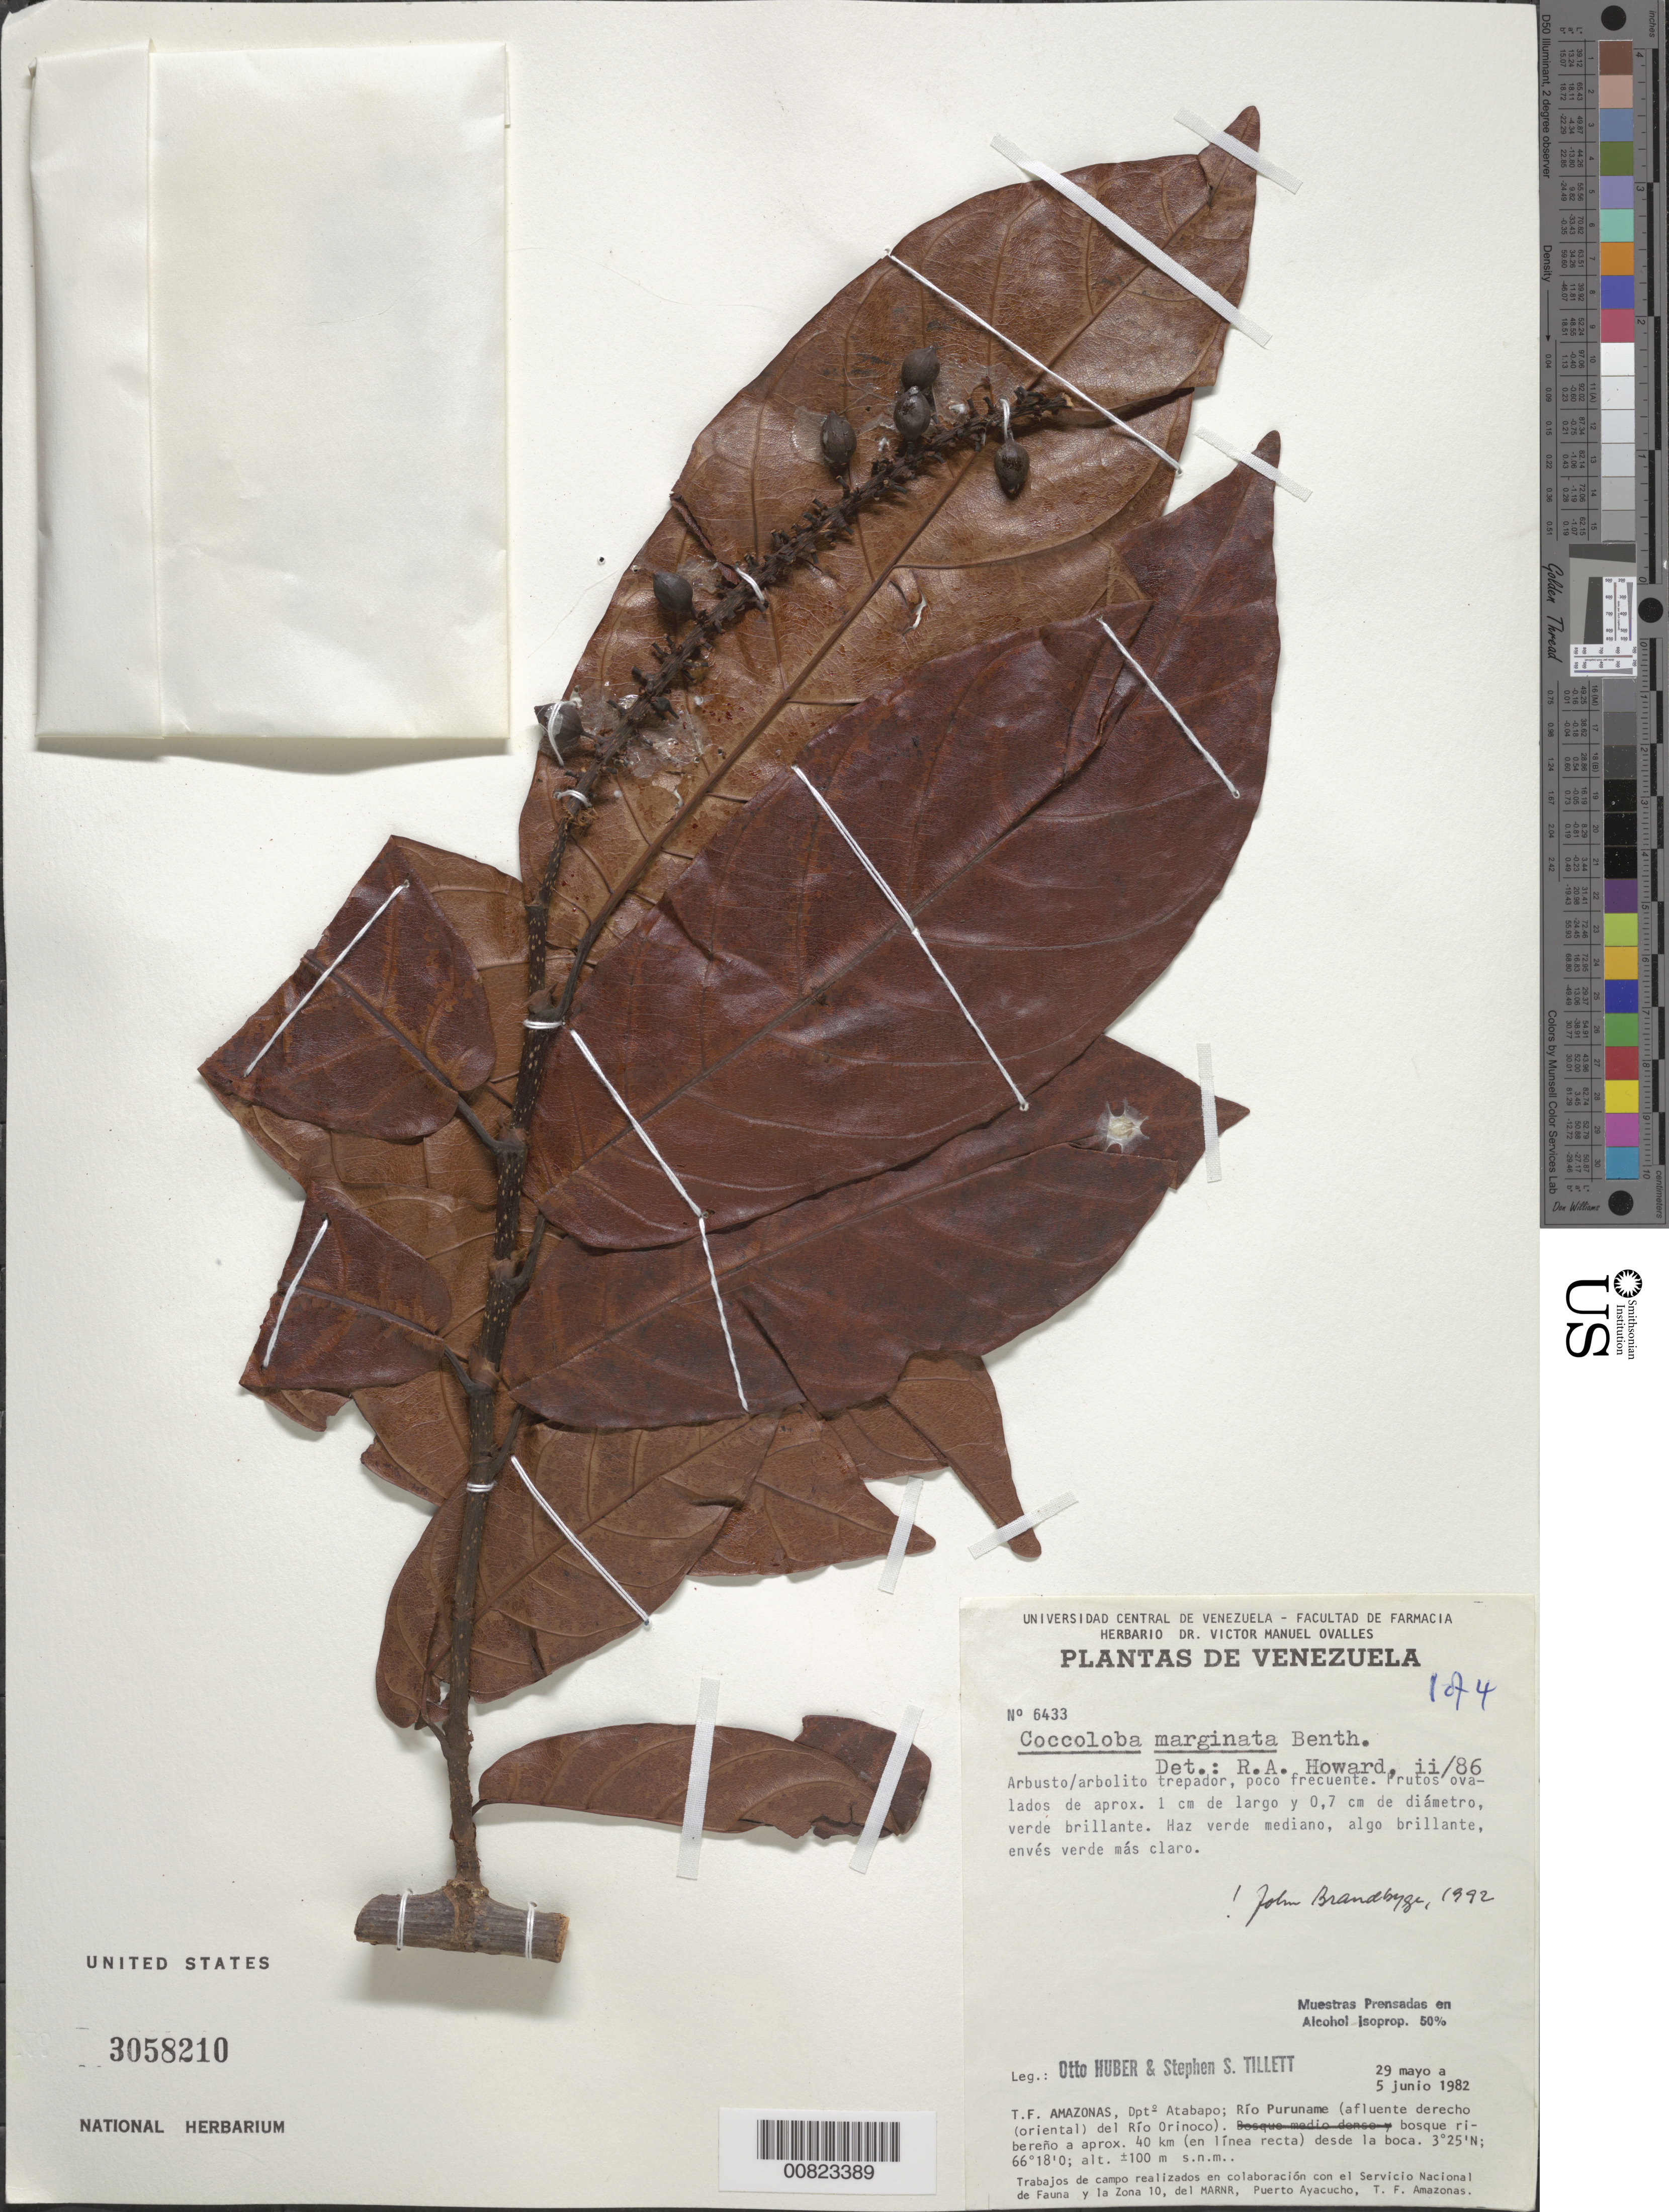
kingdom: Plantae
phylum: Tracheophyta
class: Magnoliopsida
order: Caryophyllales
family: Polygonaceae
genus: Coccoloba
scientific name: Coccoloba marginata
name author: Benth.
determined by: Brandbyge, J.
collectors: O. Huber & S. S. Tillett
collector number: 6433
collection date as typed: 29-May-82 to 5-Jun-82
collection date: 1982-05-29/1982-06-05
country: Venezuela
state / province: Amazonas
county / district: Atabapo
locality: Río Puruname, aprox 40 km (en linea recta) desde la boca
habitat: Bosque ribereño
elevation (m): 100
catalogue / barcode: US 3058210